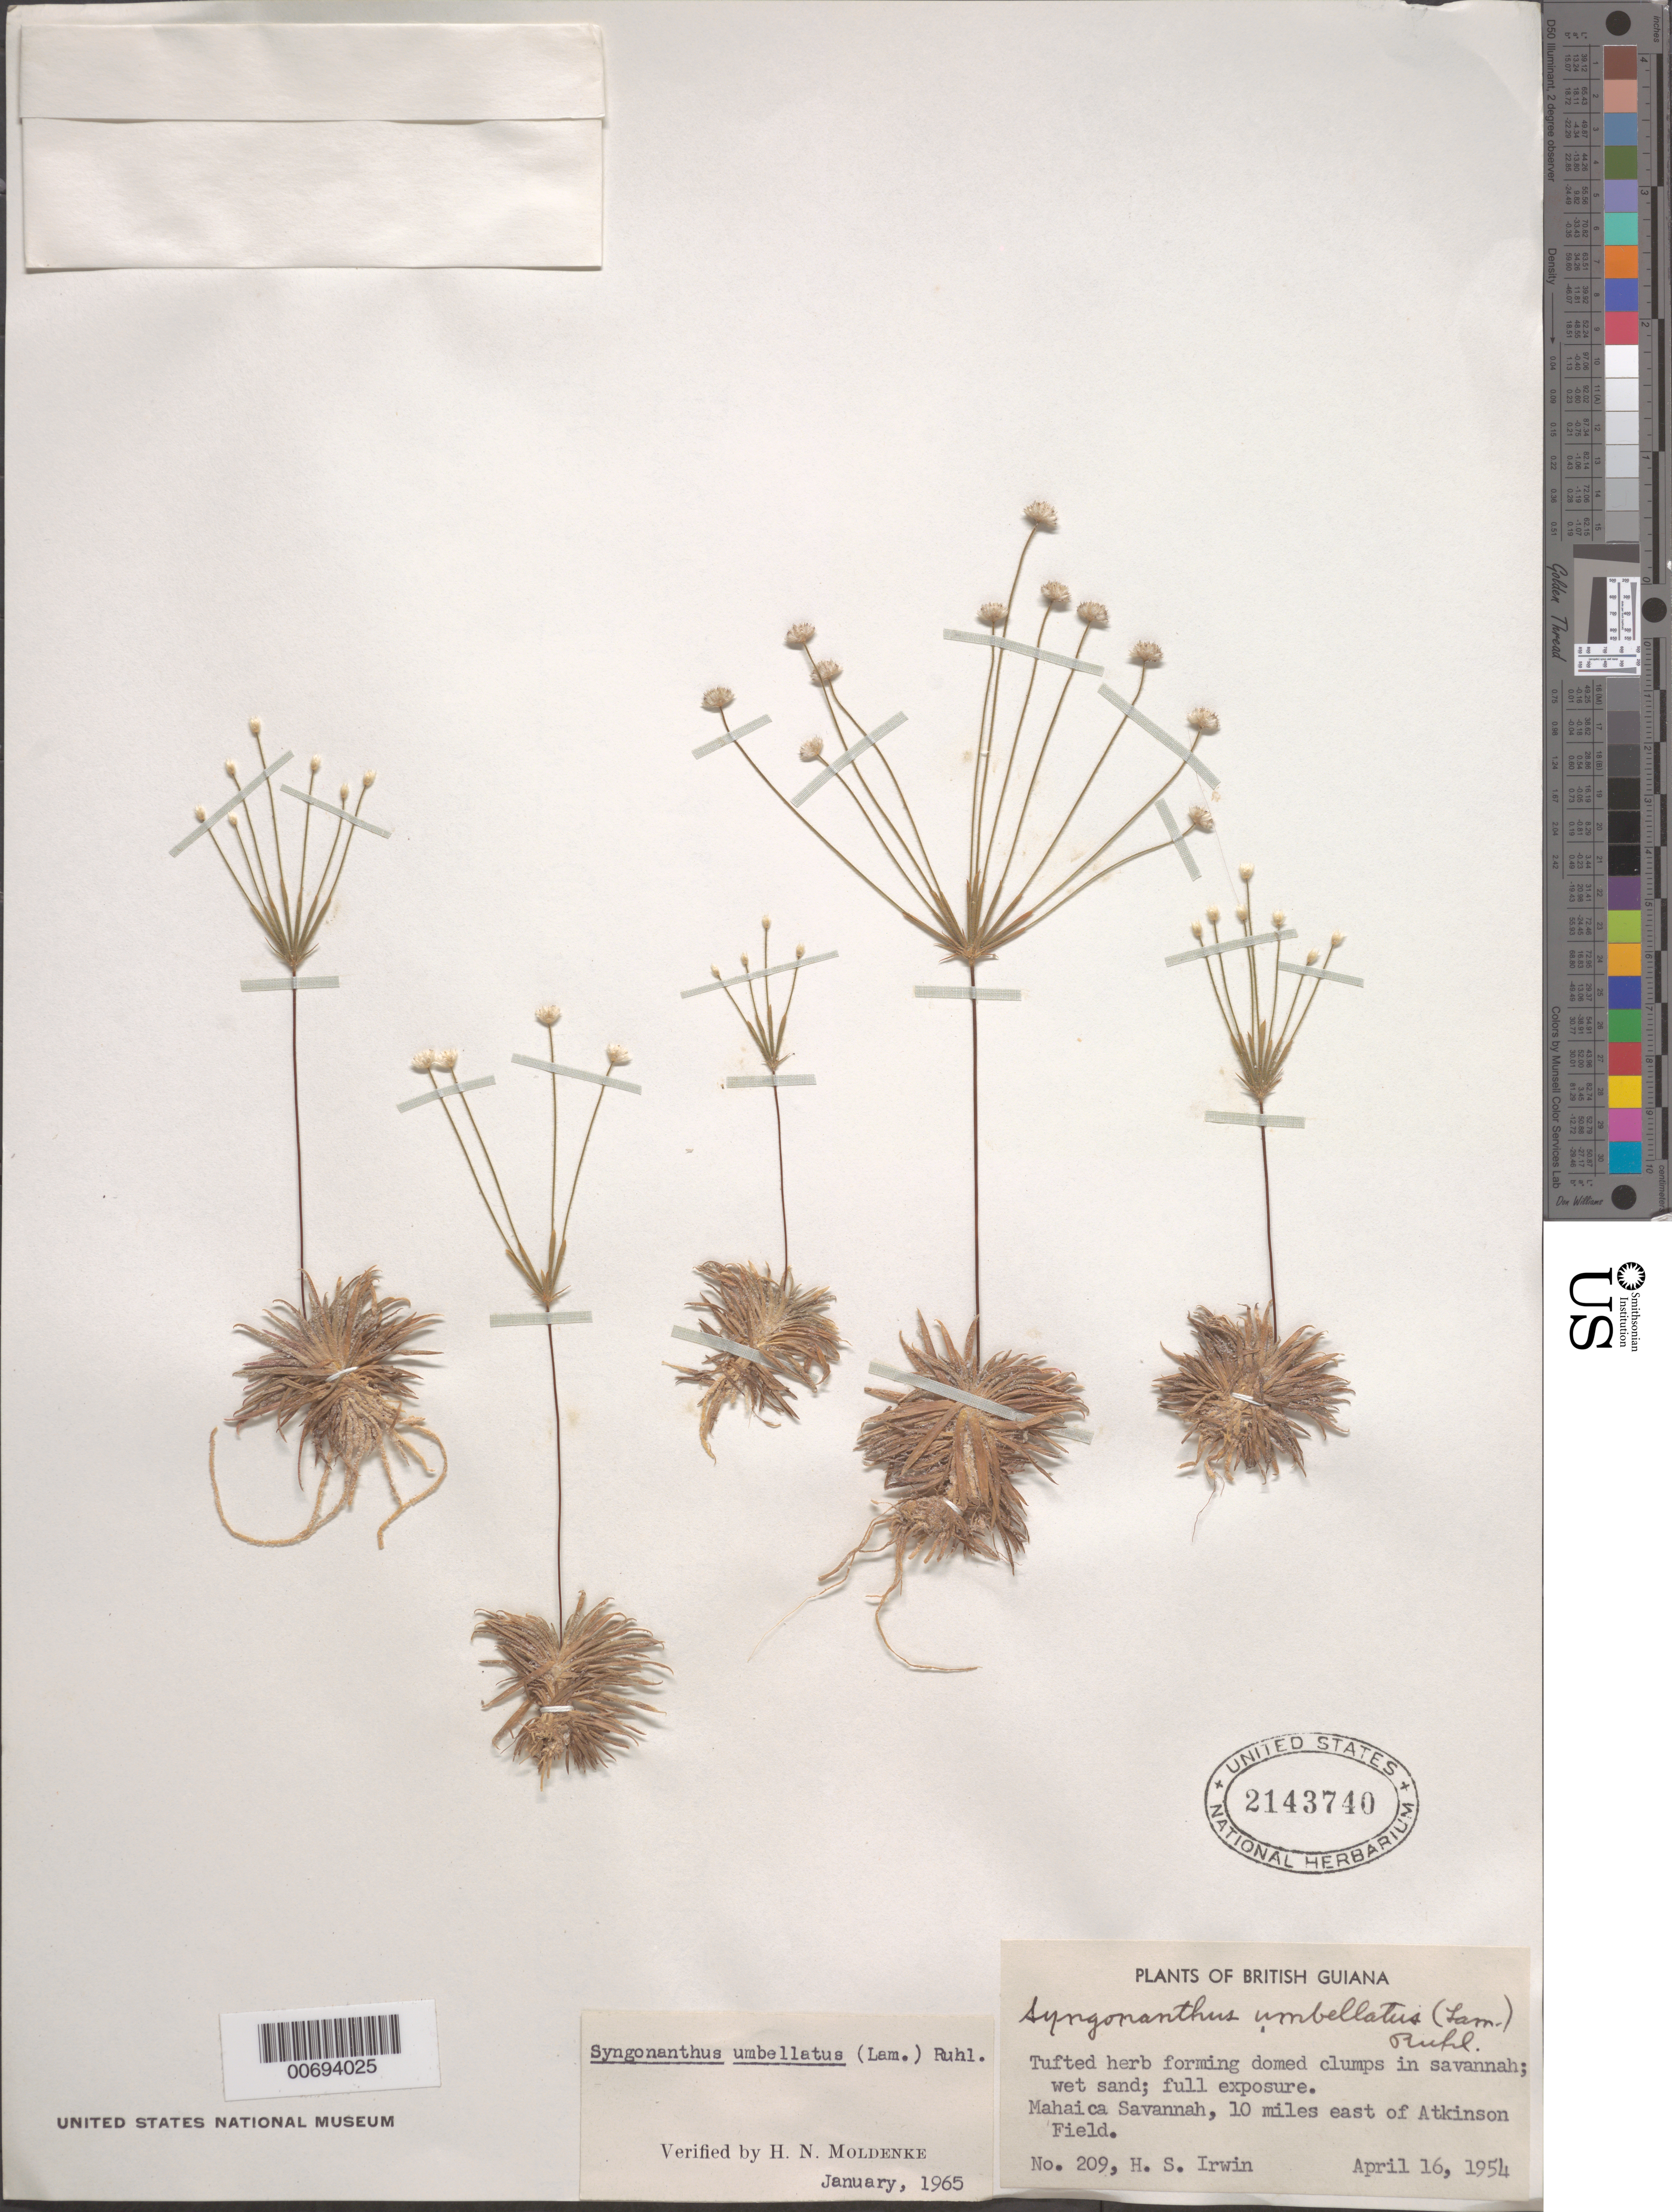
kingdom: Plantae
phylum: Tracheophyta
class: Liliopsida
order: Poales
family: Eriocaulaceae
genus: Syngonanthus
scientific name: Syngonanthus umbellatus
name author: (Lam.) Ruhland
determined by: Moldenke, H. N.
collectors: H. Irwin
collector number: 209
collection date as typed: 16-Apr-54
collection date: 1954-04-16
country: Guyana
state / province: Demerara-Mahaica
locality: Mahaica Savannah, 10 miles east of Atkinson Field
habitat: Wet sand, full exposure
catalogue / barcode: US 2143740